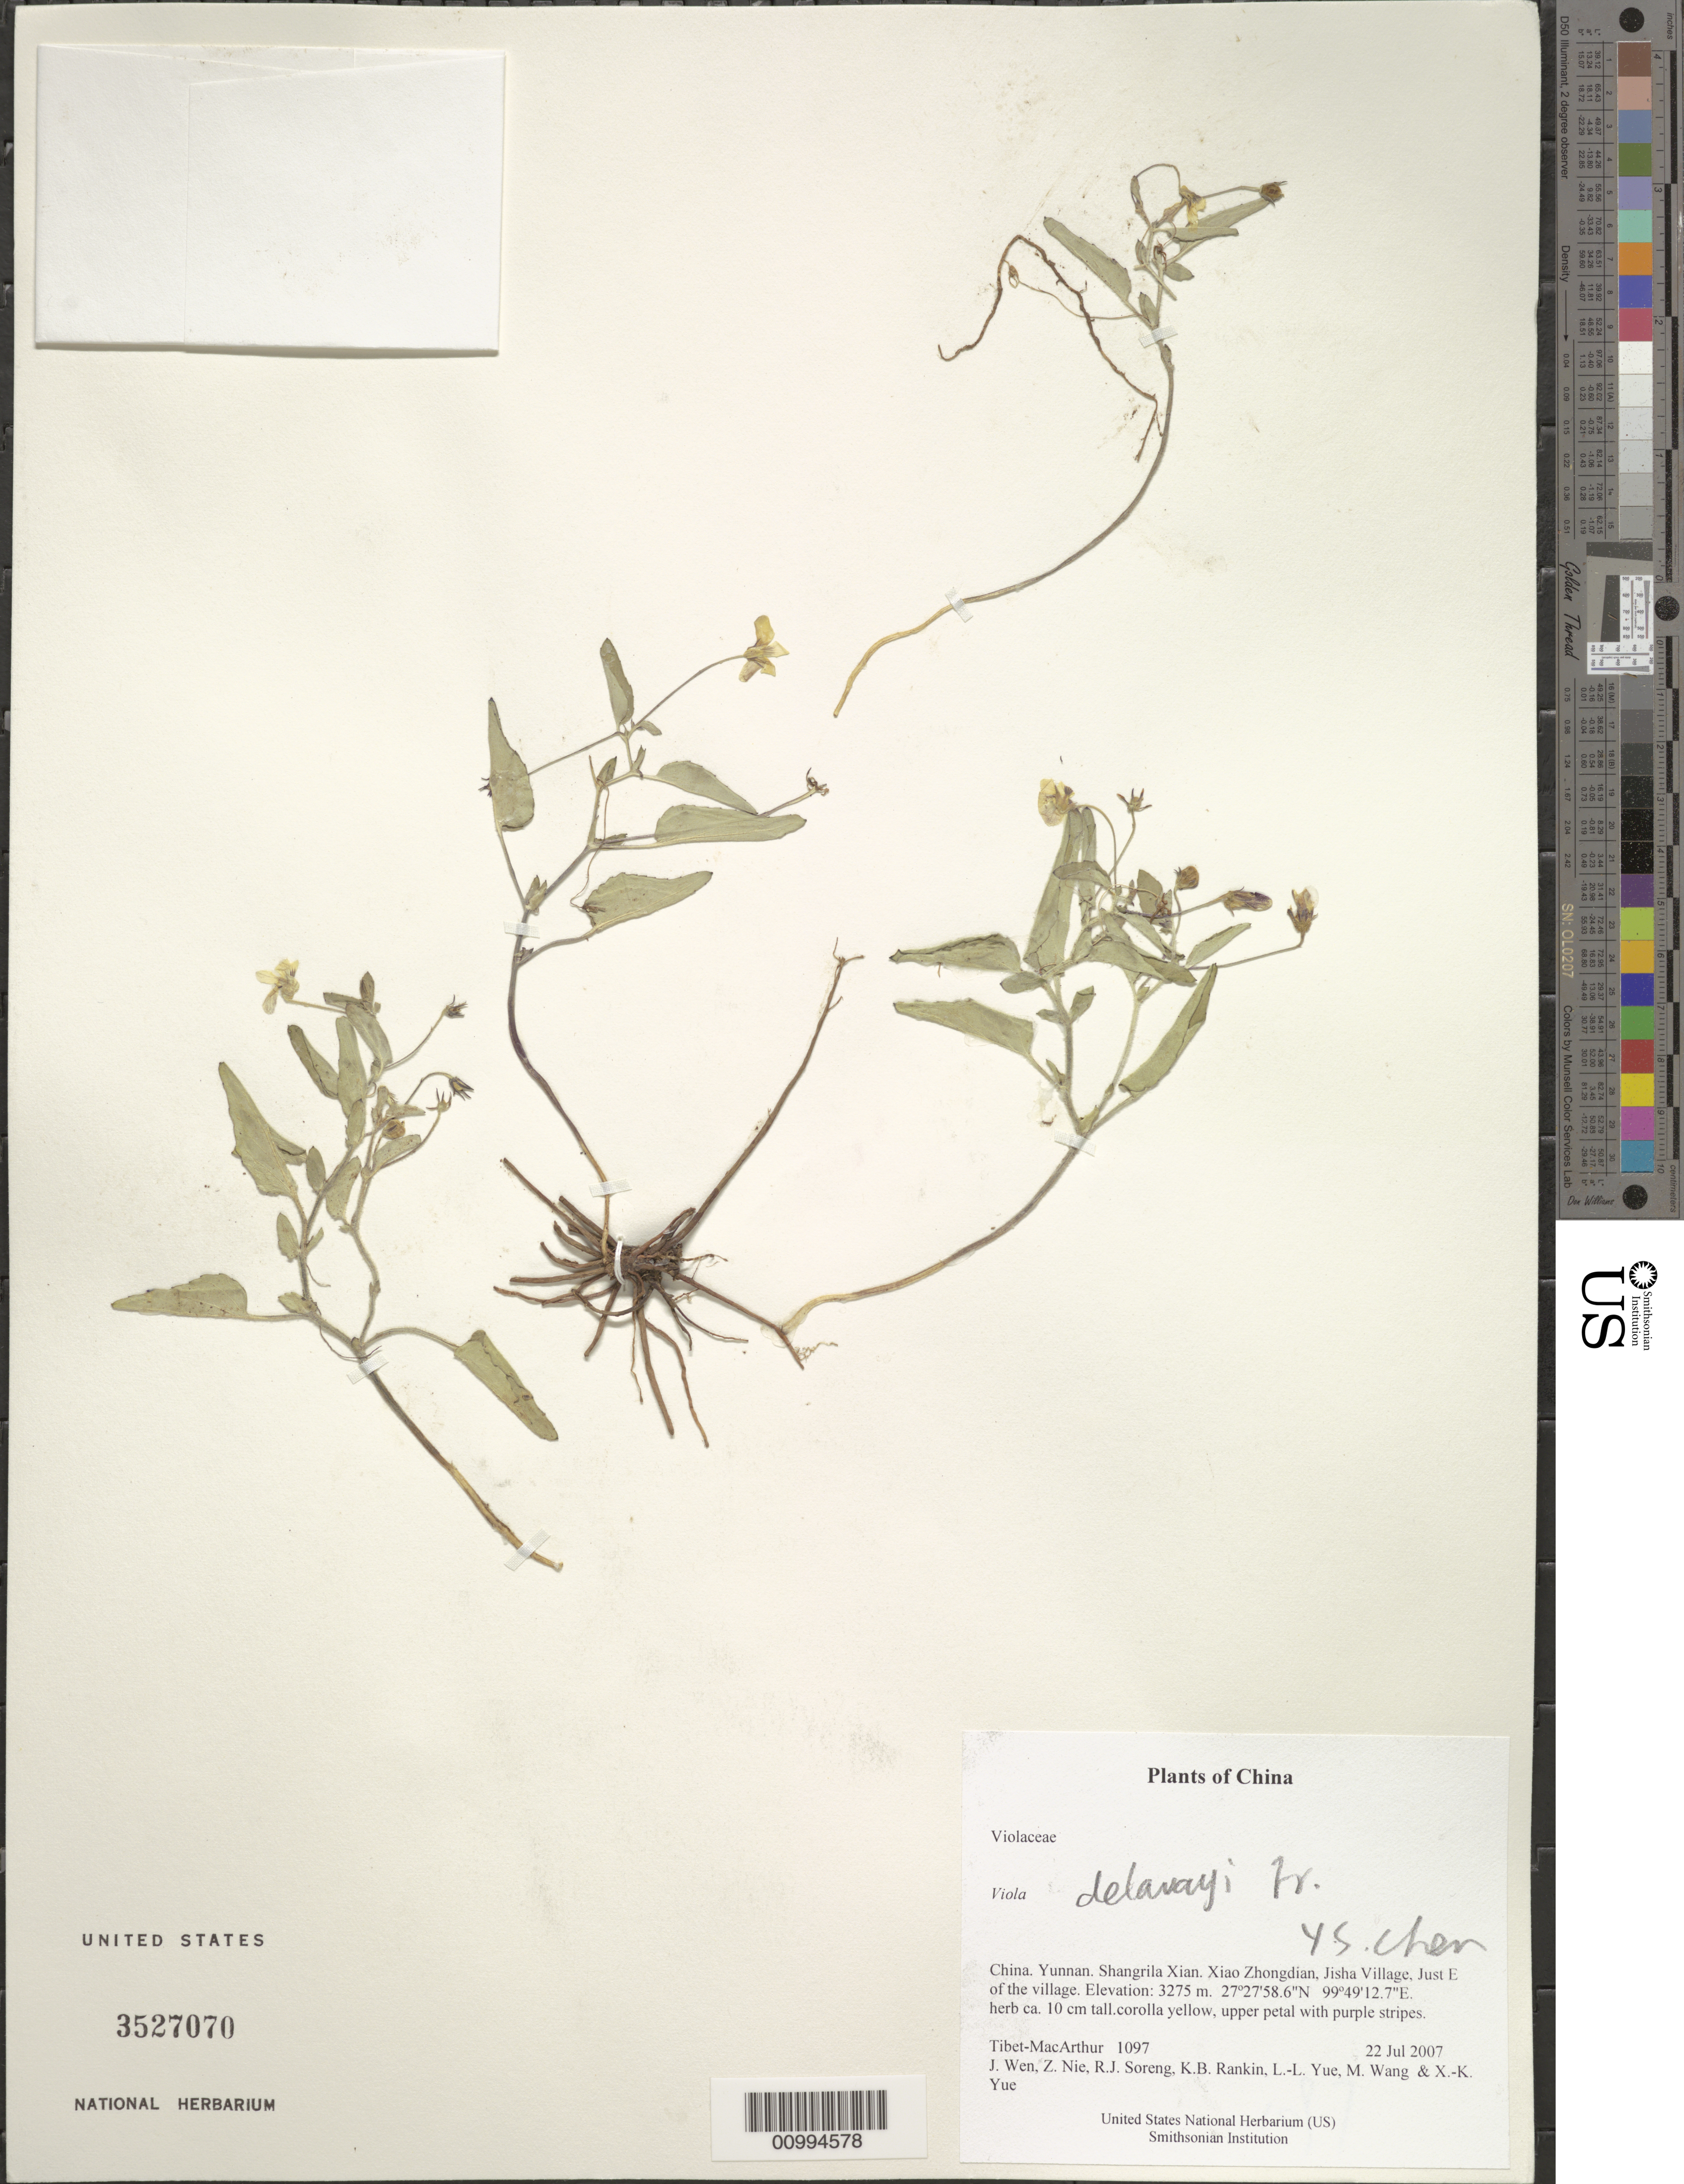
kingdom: Plantae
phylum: Tracheophyta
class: Magnoliopsida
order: Malpighiales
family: Violaceae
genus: Viola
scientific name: Viola sp.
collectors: Tibet-MacArthur, J. Wen, Z. Nie, R. J. Soreng, K. Rankin, L. Yue, M. Wang & X. Yue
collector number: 1097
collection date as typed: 22 Jul 2007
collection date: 2007-07-22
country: China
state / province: Yunnan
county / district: Shangrila Xian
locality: Xiao Zhongdian, Jisha Village, Just E of the village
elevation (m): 3275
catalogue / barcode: US 3527070